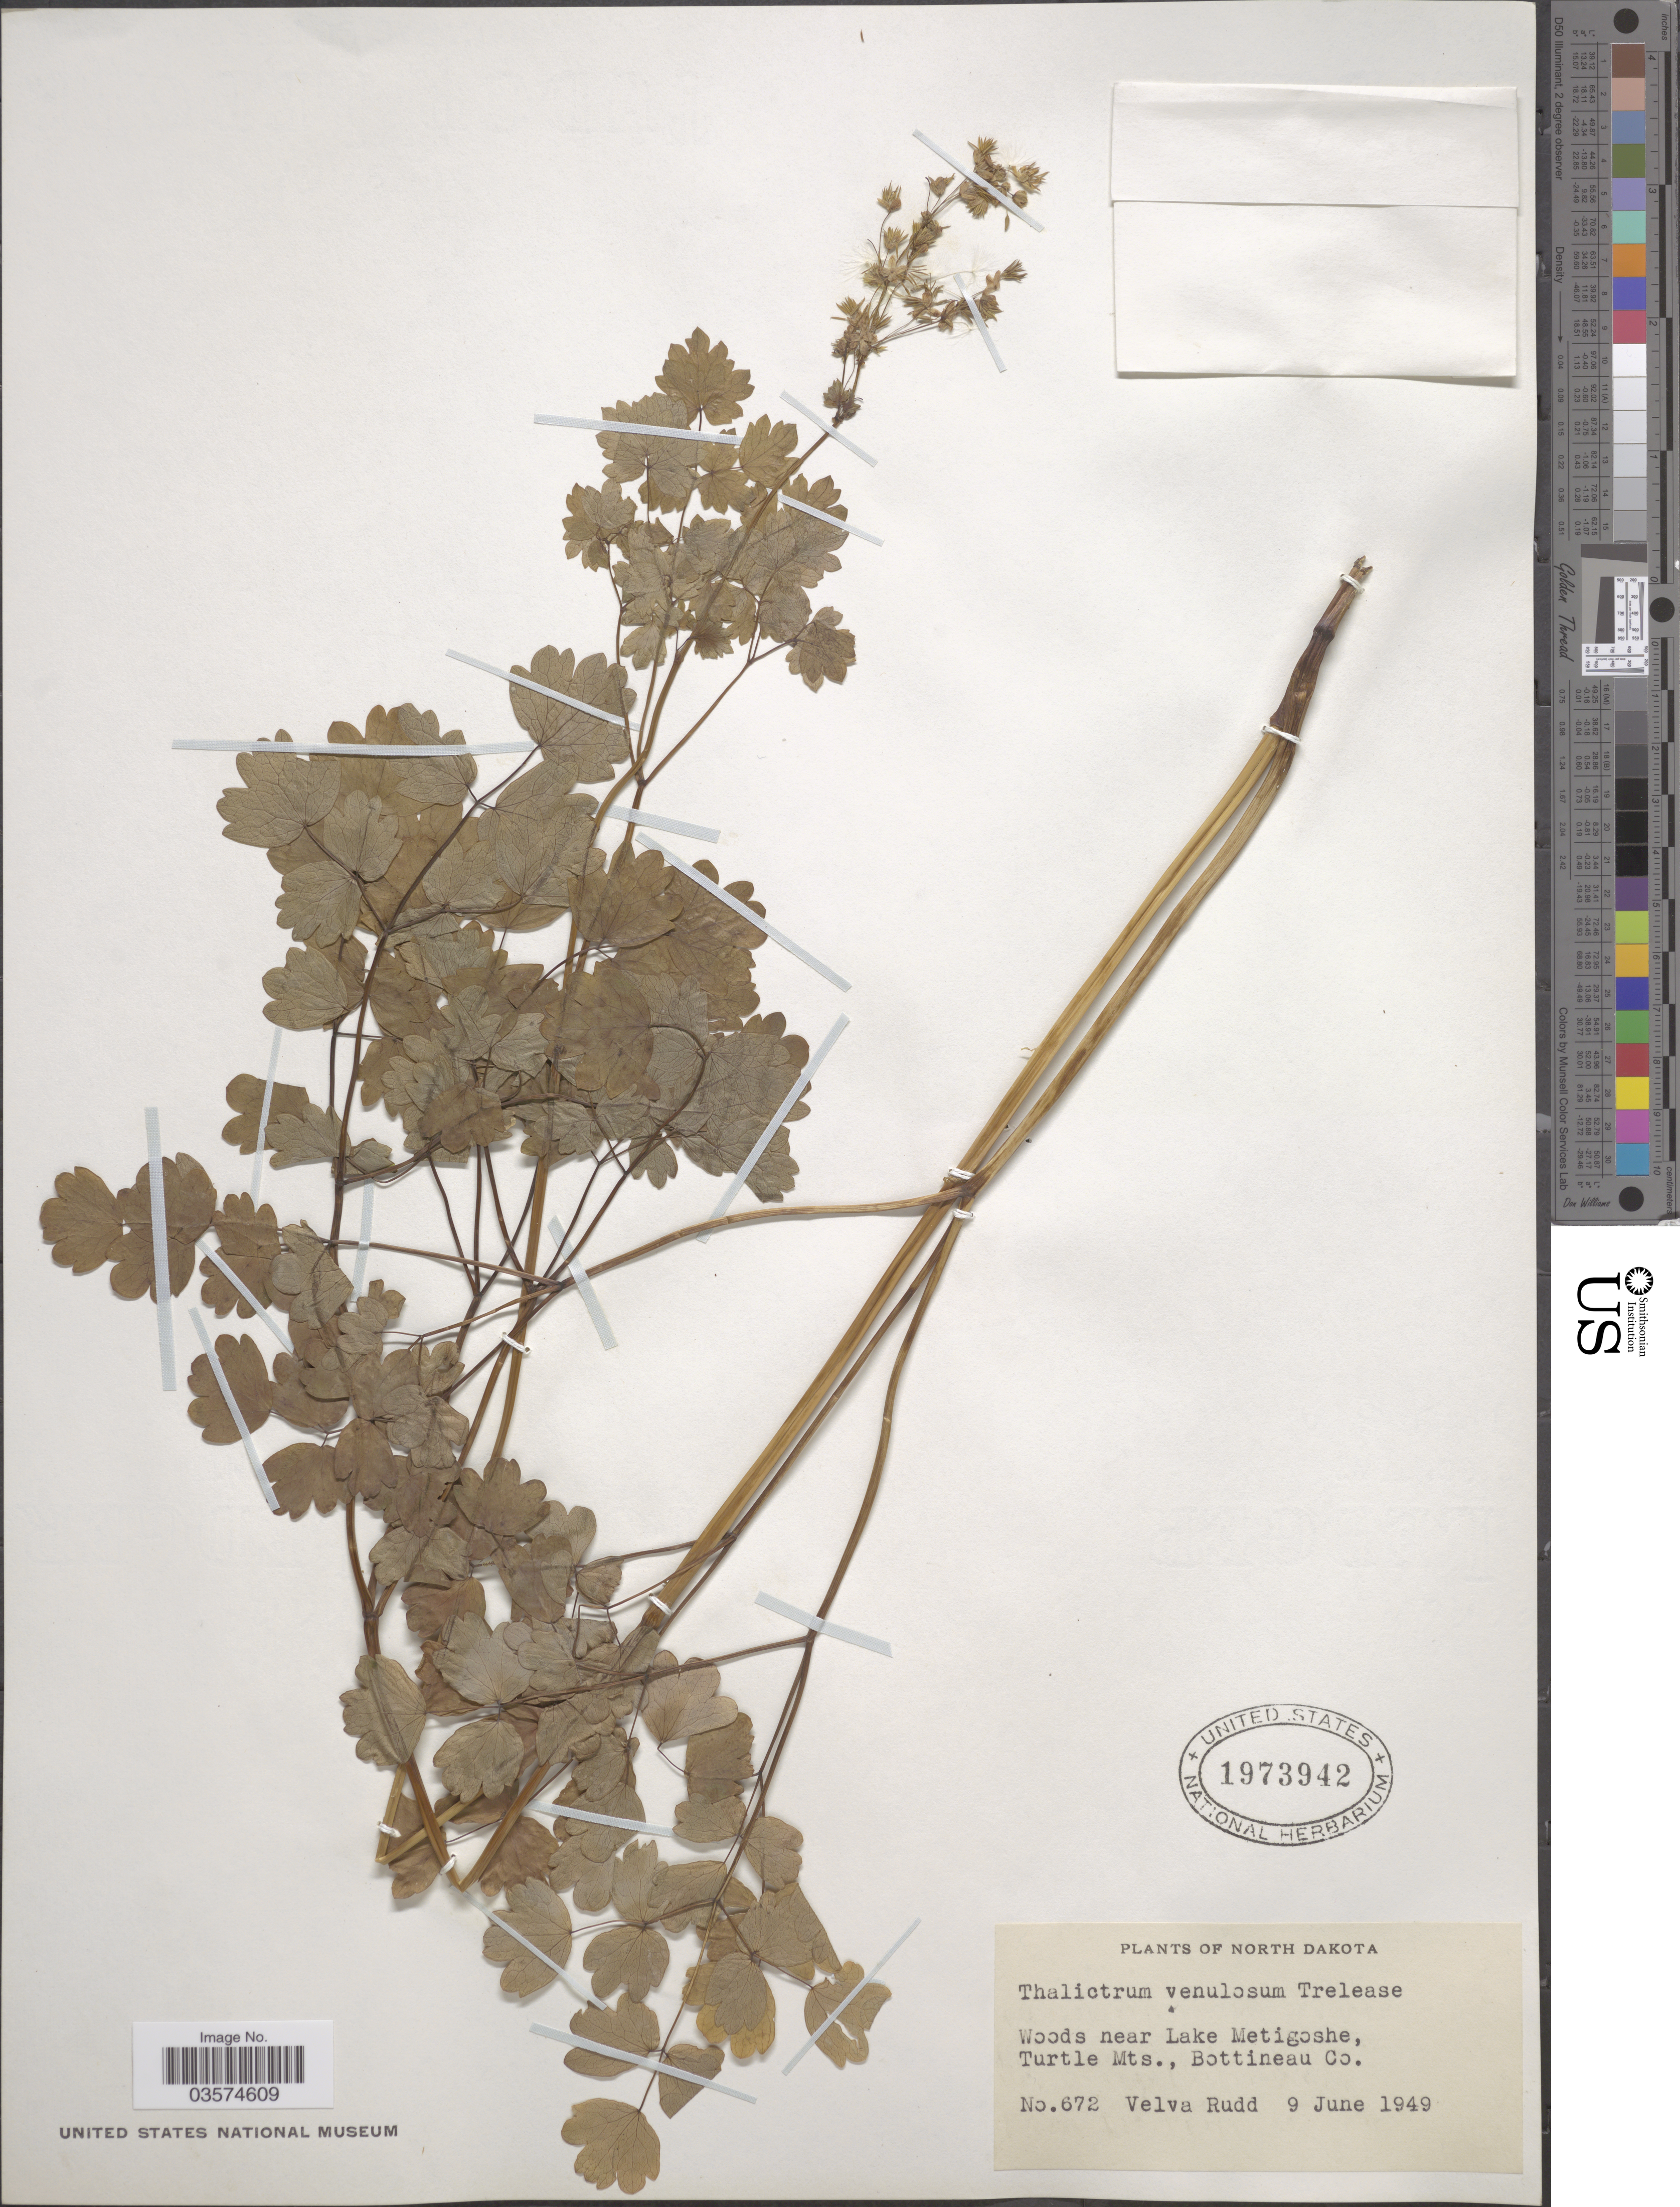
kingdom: Plantae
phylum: Tracheophyta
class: Magnoliopsida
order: Ranunculales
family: Ranunculaceae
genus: Thalictrum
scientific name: Thalictrum turneri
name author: B. Boivin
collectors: V. E. Rudd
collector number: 672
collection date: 1949-06-09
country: United States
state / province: North Dakota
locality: Woods near Lake Metigoshe, Turtle Mts., Bottineau Co.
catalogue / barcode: US 1973942